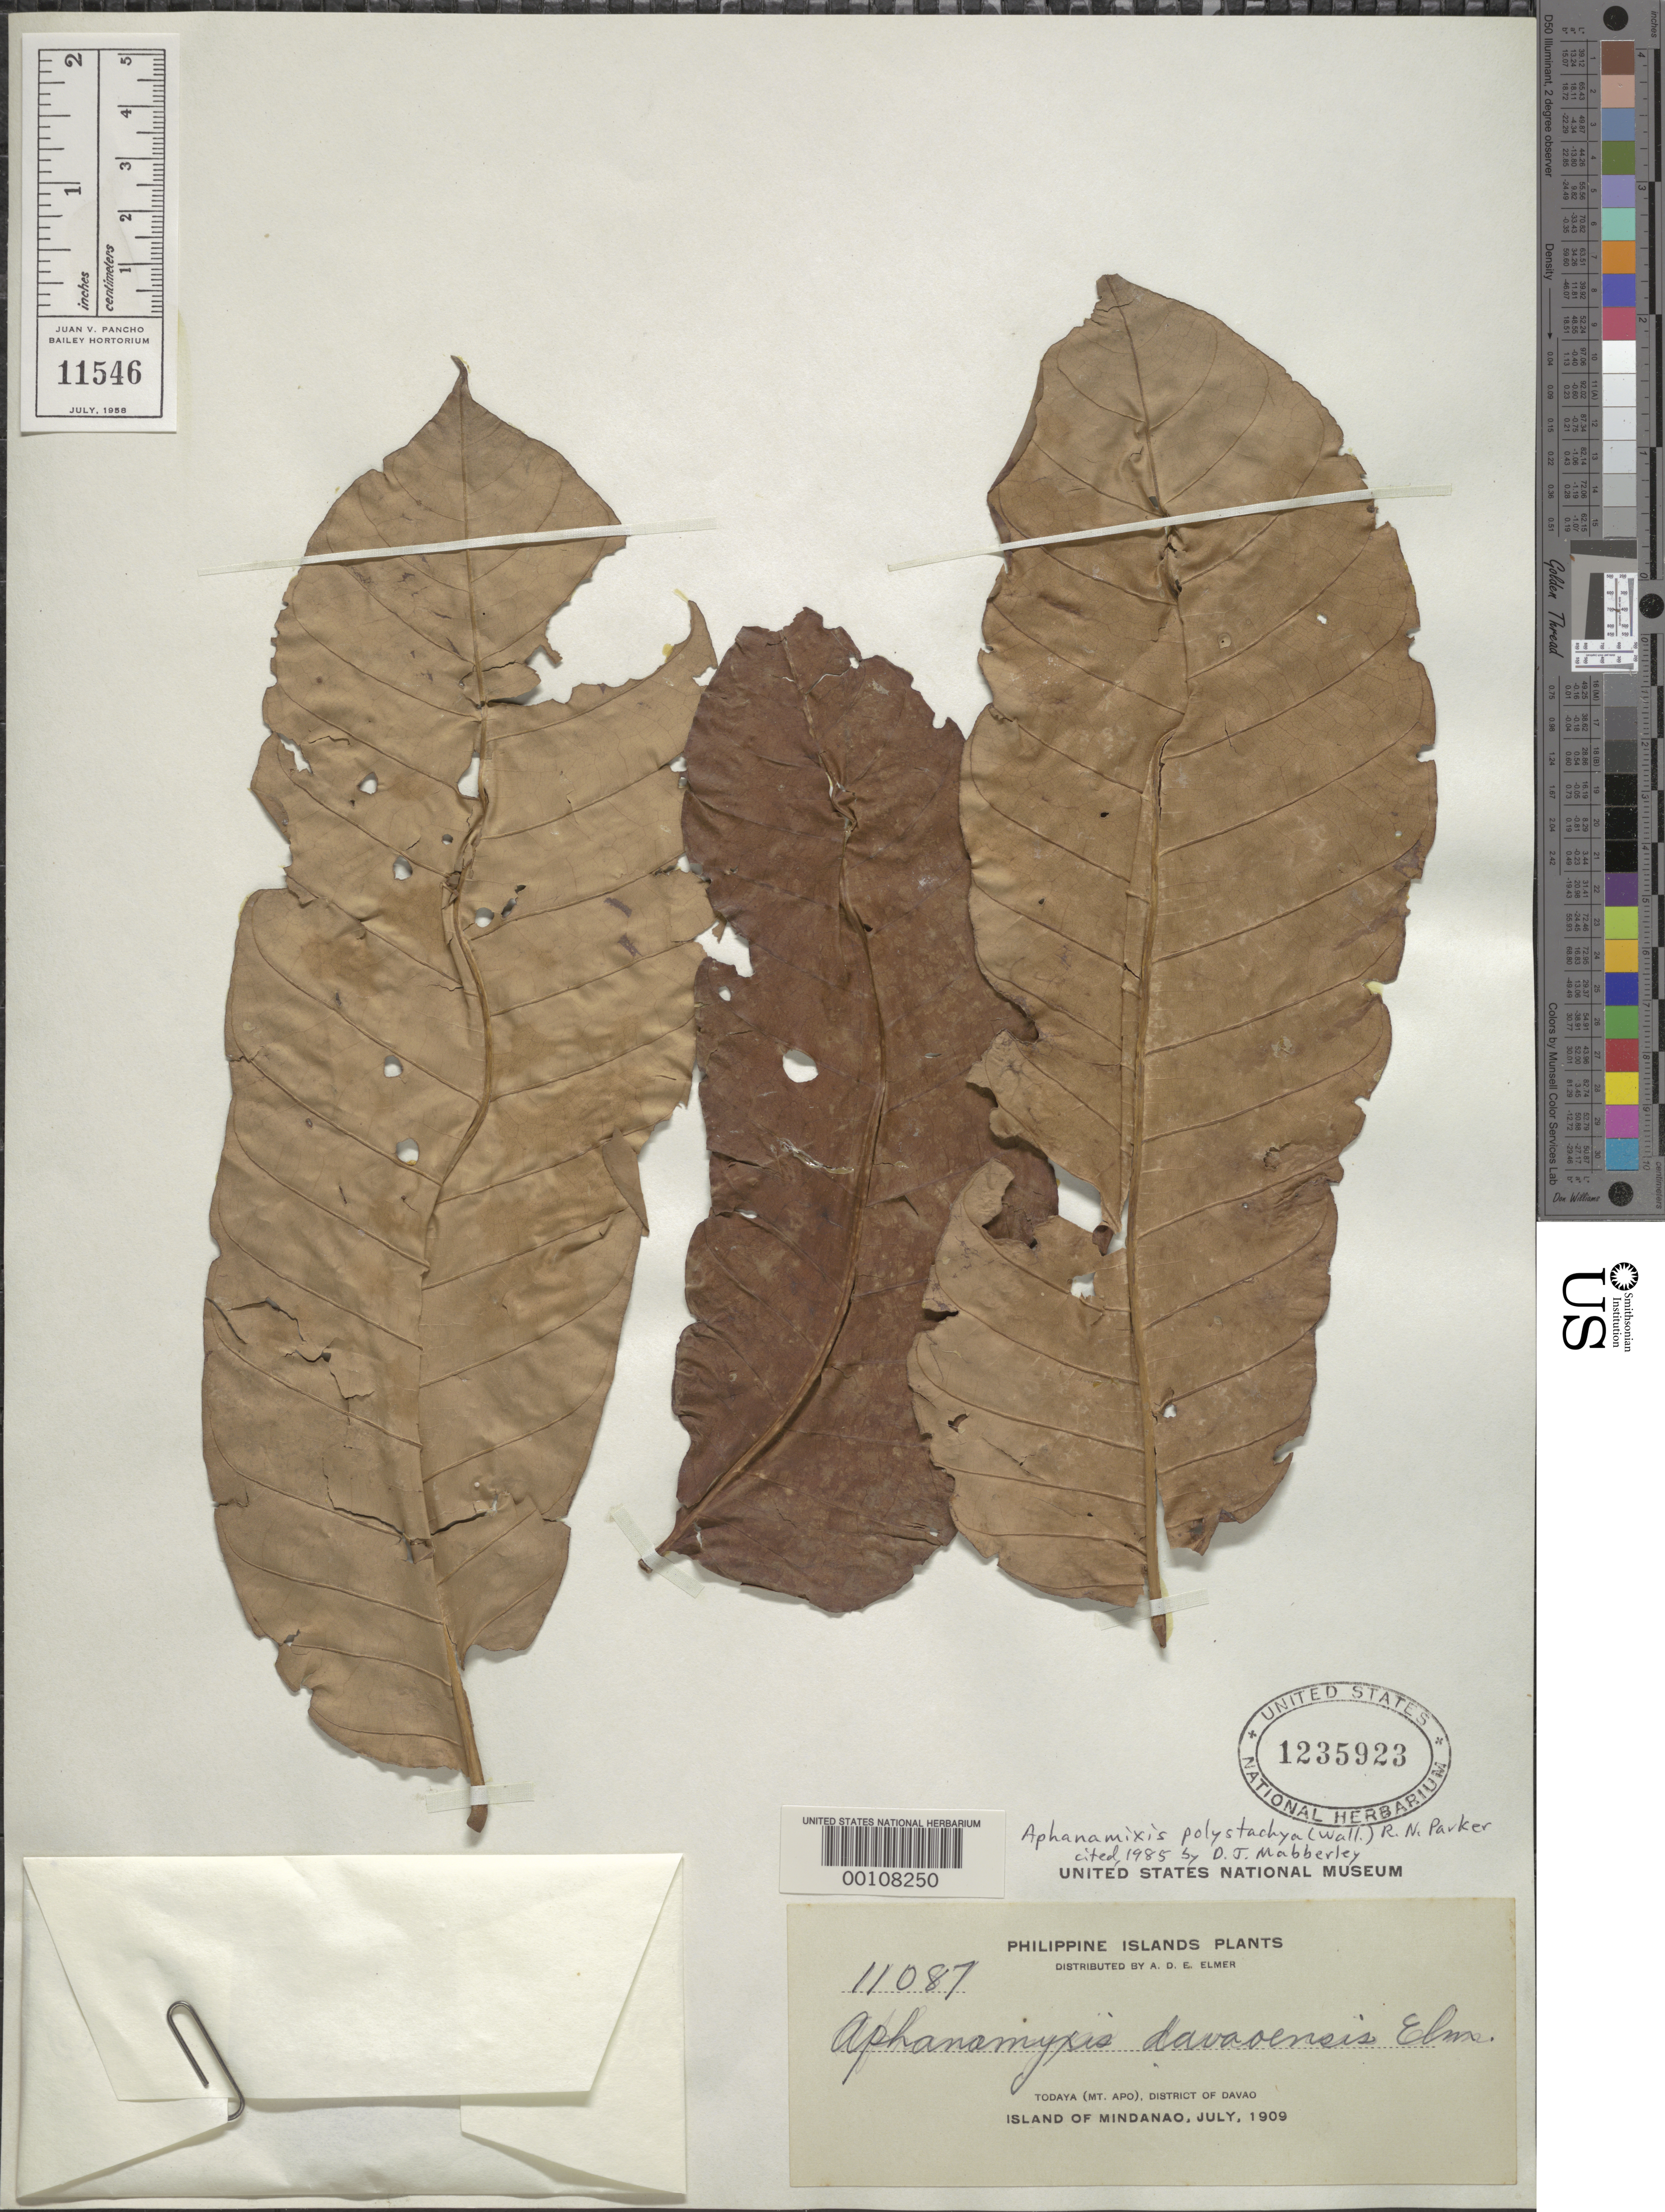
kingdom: Plantae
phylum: Tracheophyta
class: Magnoliopsida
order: Sapindales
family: Meliaceae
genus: Aphanamixis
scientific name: Aphanamixis polystachya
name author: (Wall.) R. Parker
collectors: A. D. E. Elmer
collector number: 11087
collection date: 1909-07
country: Philippines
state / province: Davao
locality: Todaya (Mt. Apo), District of Davao, Island of Mindanao.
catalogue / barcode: US 1235923